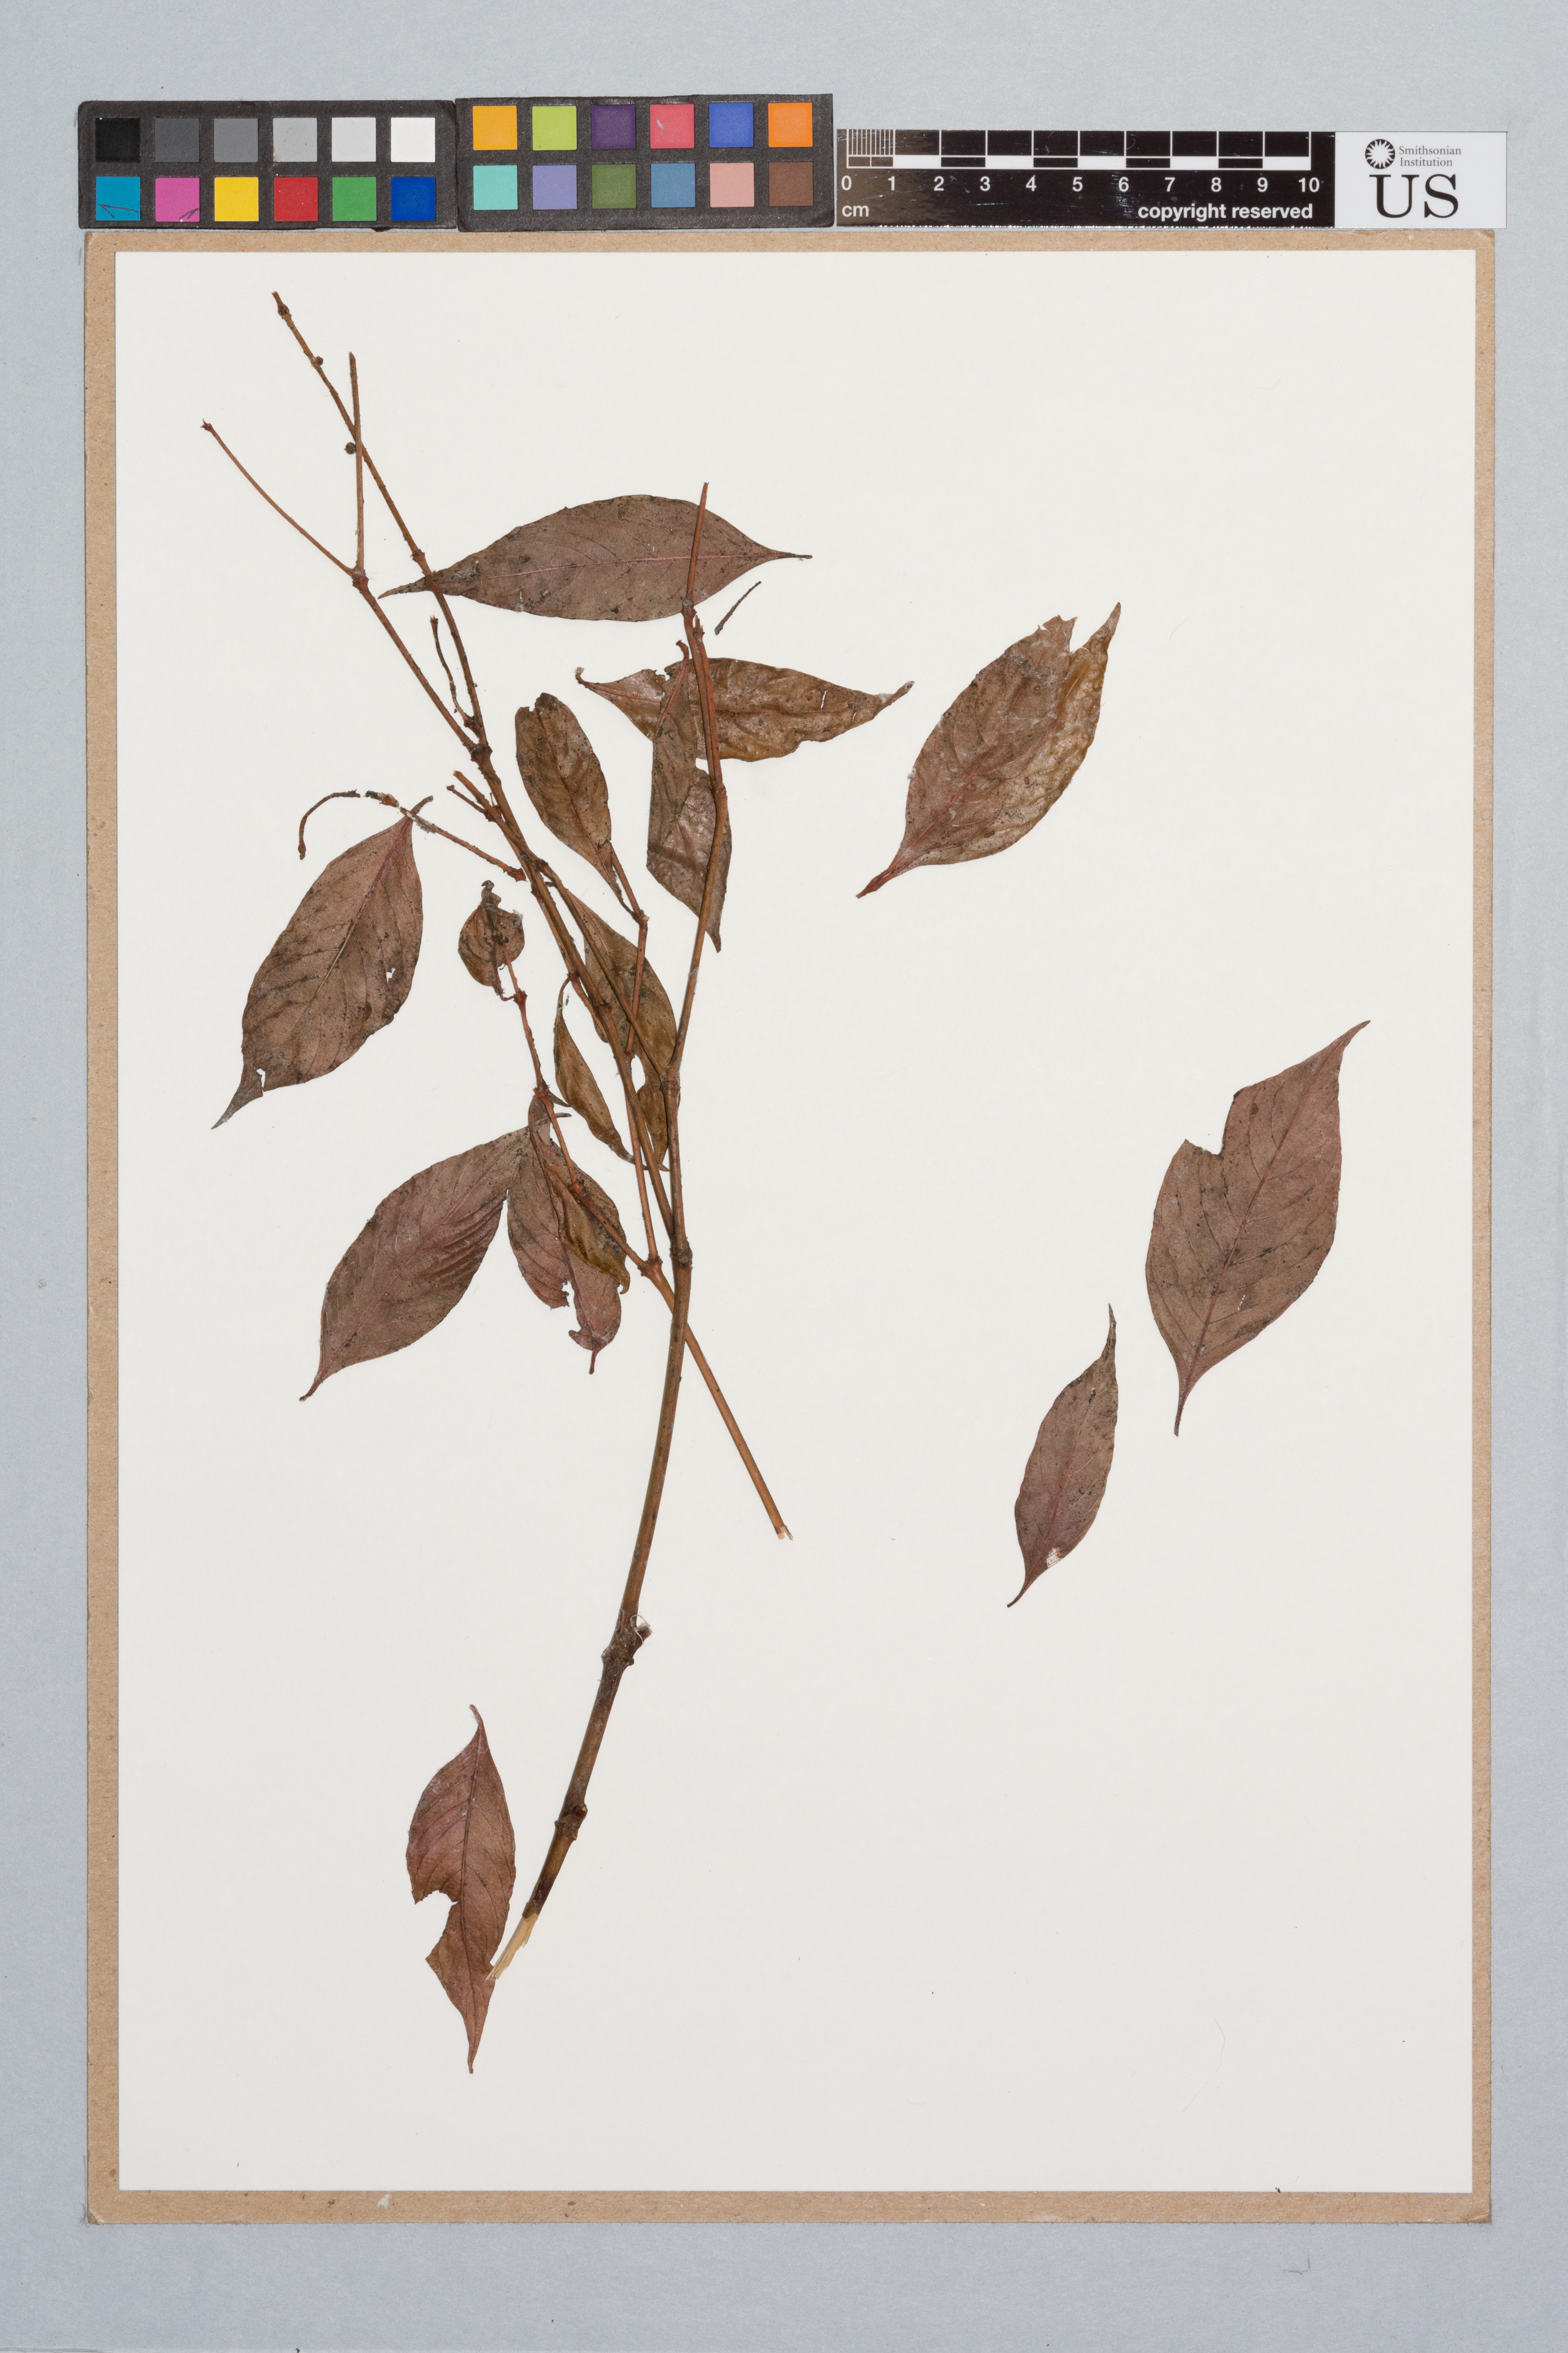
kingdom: Plantae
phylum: Tracheophyta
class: Magnoliopsida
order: Gentianales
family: Rubiaceae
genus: Psychotria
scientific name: Psychotria hoffmannseggiana var. hoffmanneseggiana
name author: (Willd. ex Roem. & Schult.) Müll. Arg.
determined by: Steyermark, Julian A., (VEN)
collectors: B. Maguire & D. B. Fanshawe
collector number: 23340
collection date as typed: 9-May-44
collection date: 1944-05-09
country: Guyana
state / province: Potaro-Siparuni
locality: Kaieteur Plateau, Potaro River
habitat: Savanna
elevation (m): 427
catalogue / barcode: US 1902680